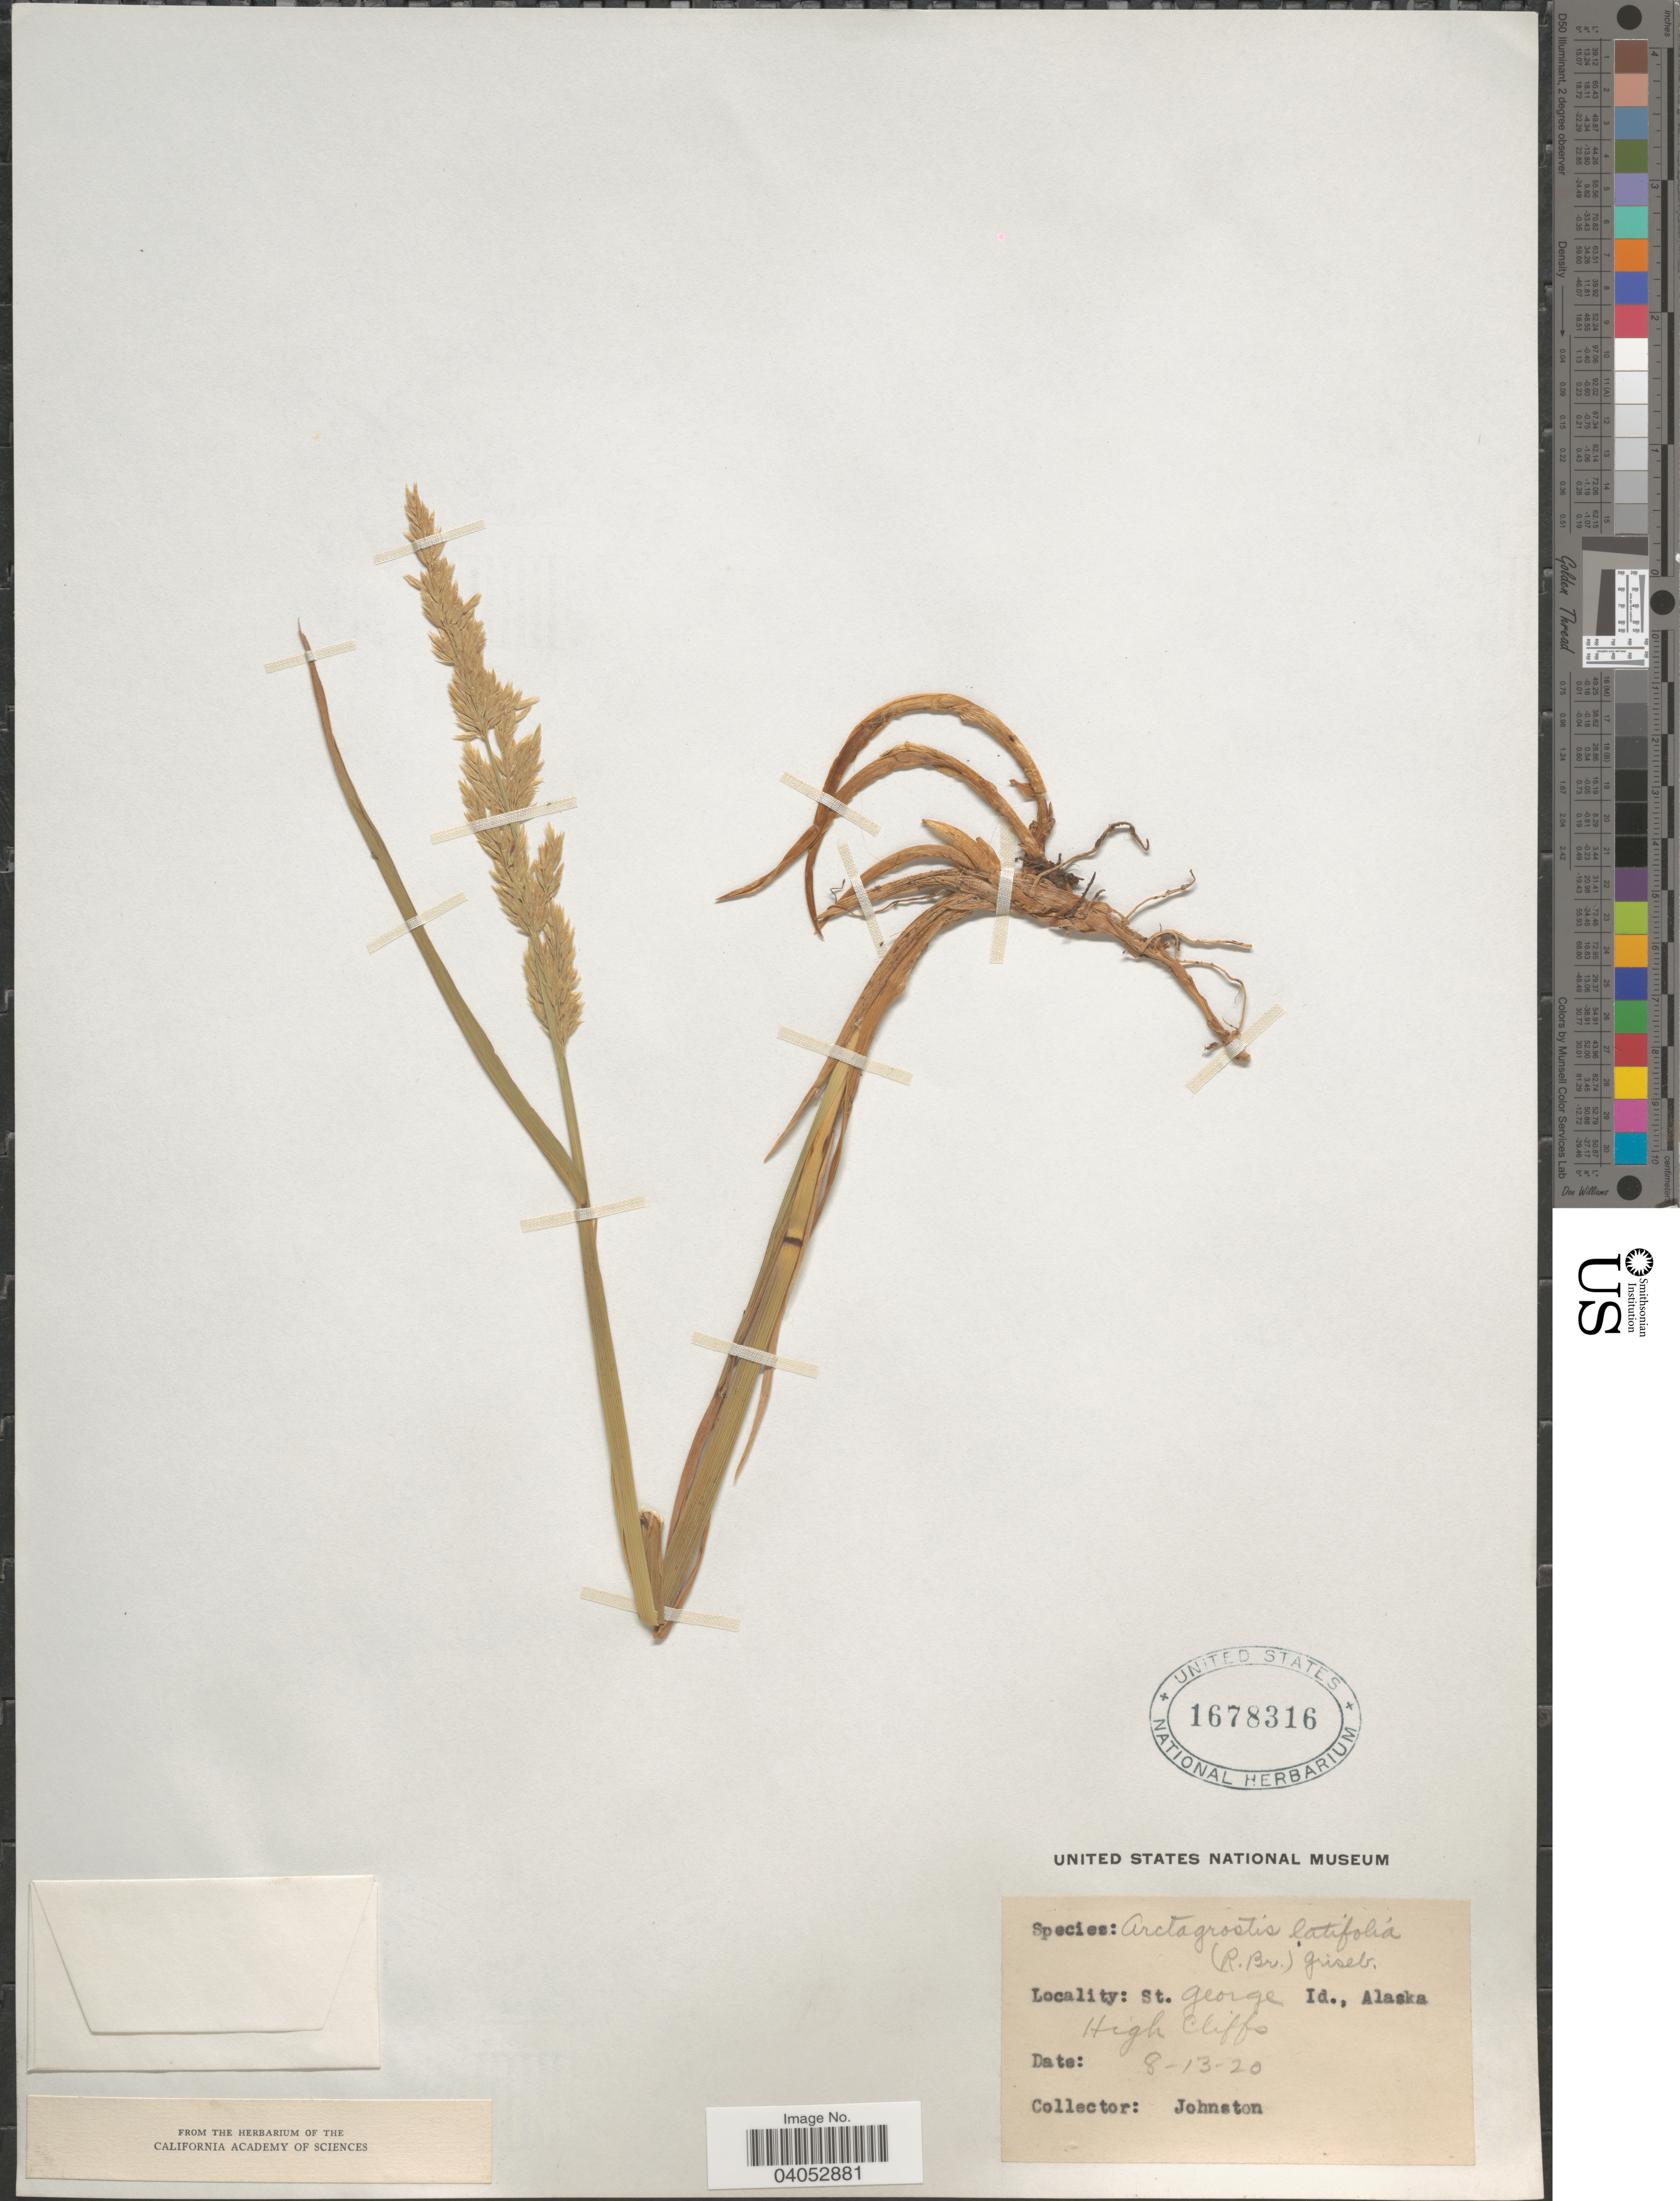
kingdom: Plantae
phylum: Tracheophyta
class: Liliopsida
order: Poales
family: Poaceae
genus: Arctagrostis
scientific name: Arctagrostis latifolia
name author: (R. Br.) Griseb.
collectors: Johnston, --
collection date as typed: Transcribed d/m/y: 13/8/20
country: United States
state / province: Alaska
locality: St. George Id. High Cliffs.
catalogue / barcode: US 1678316